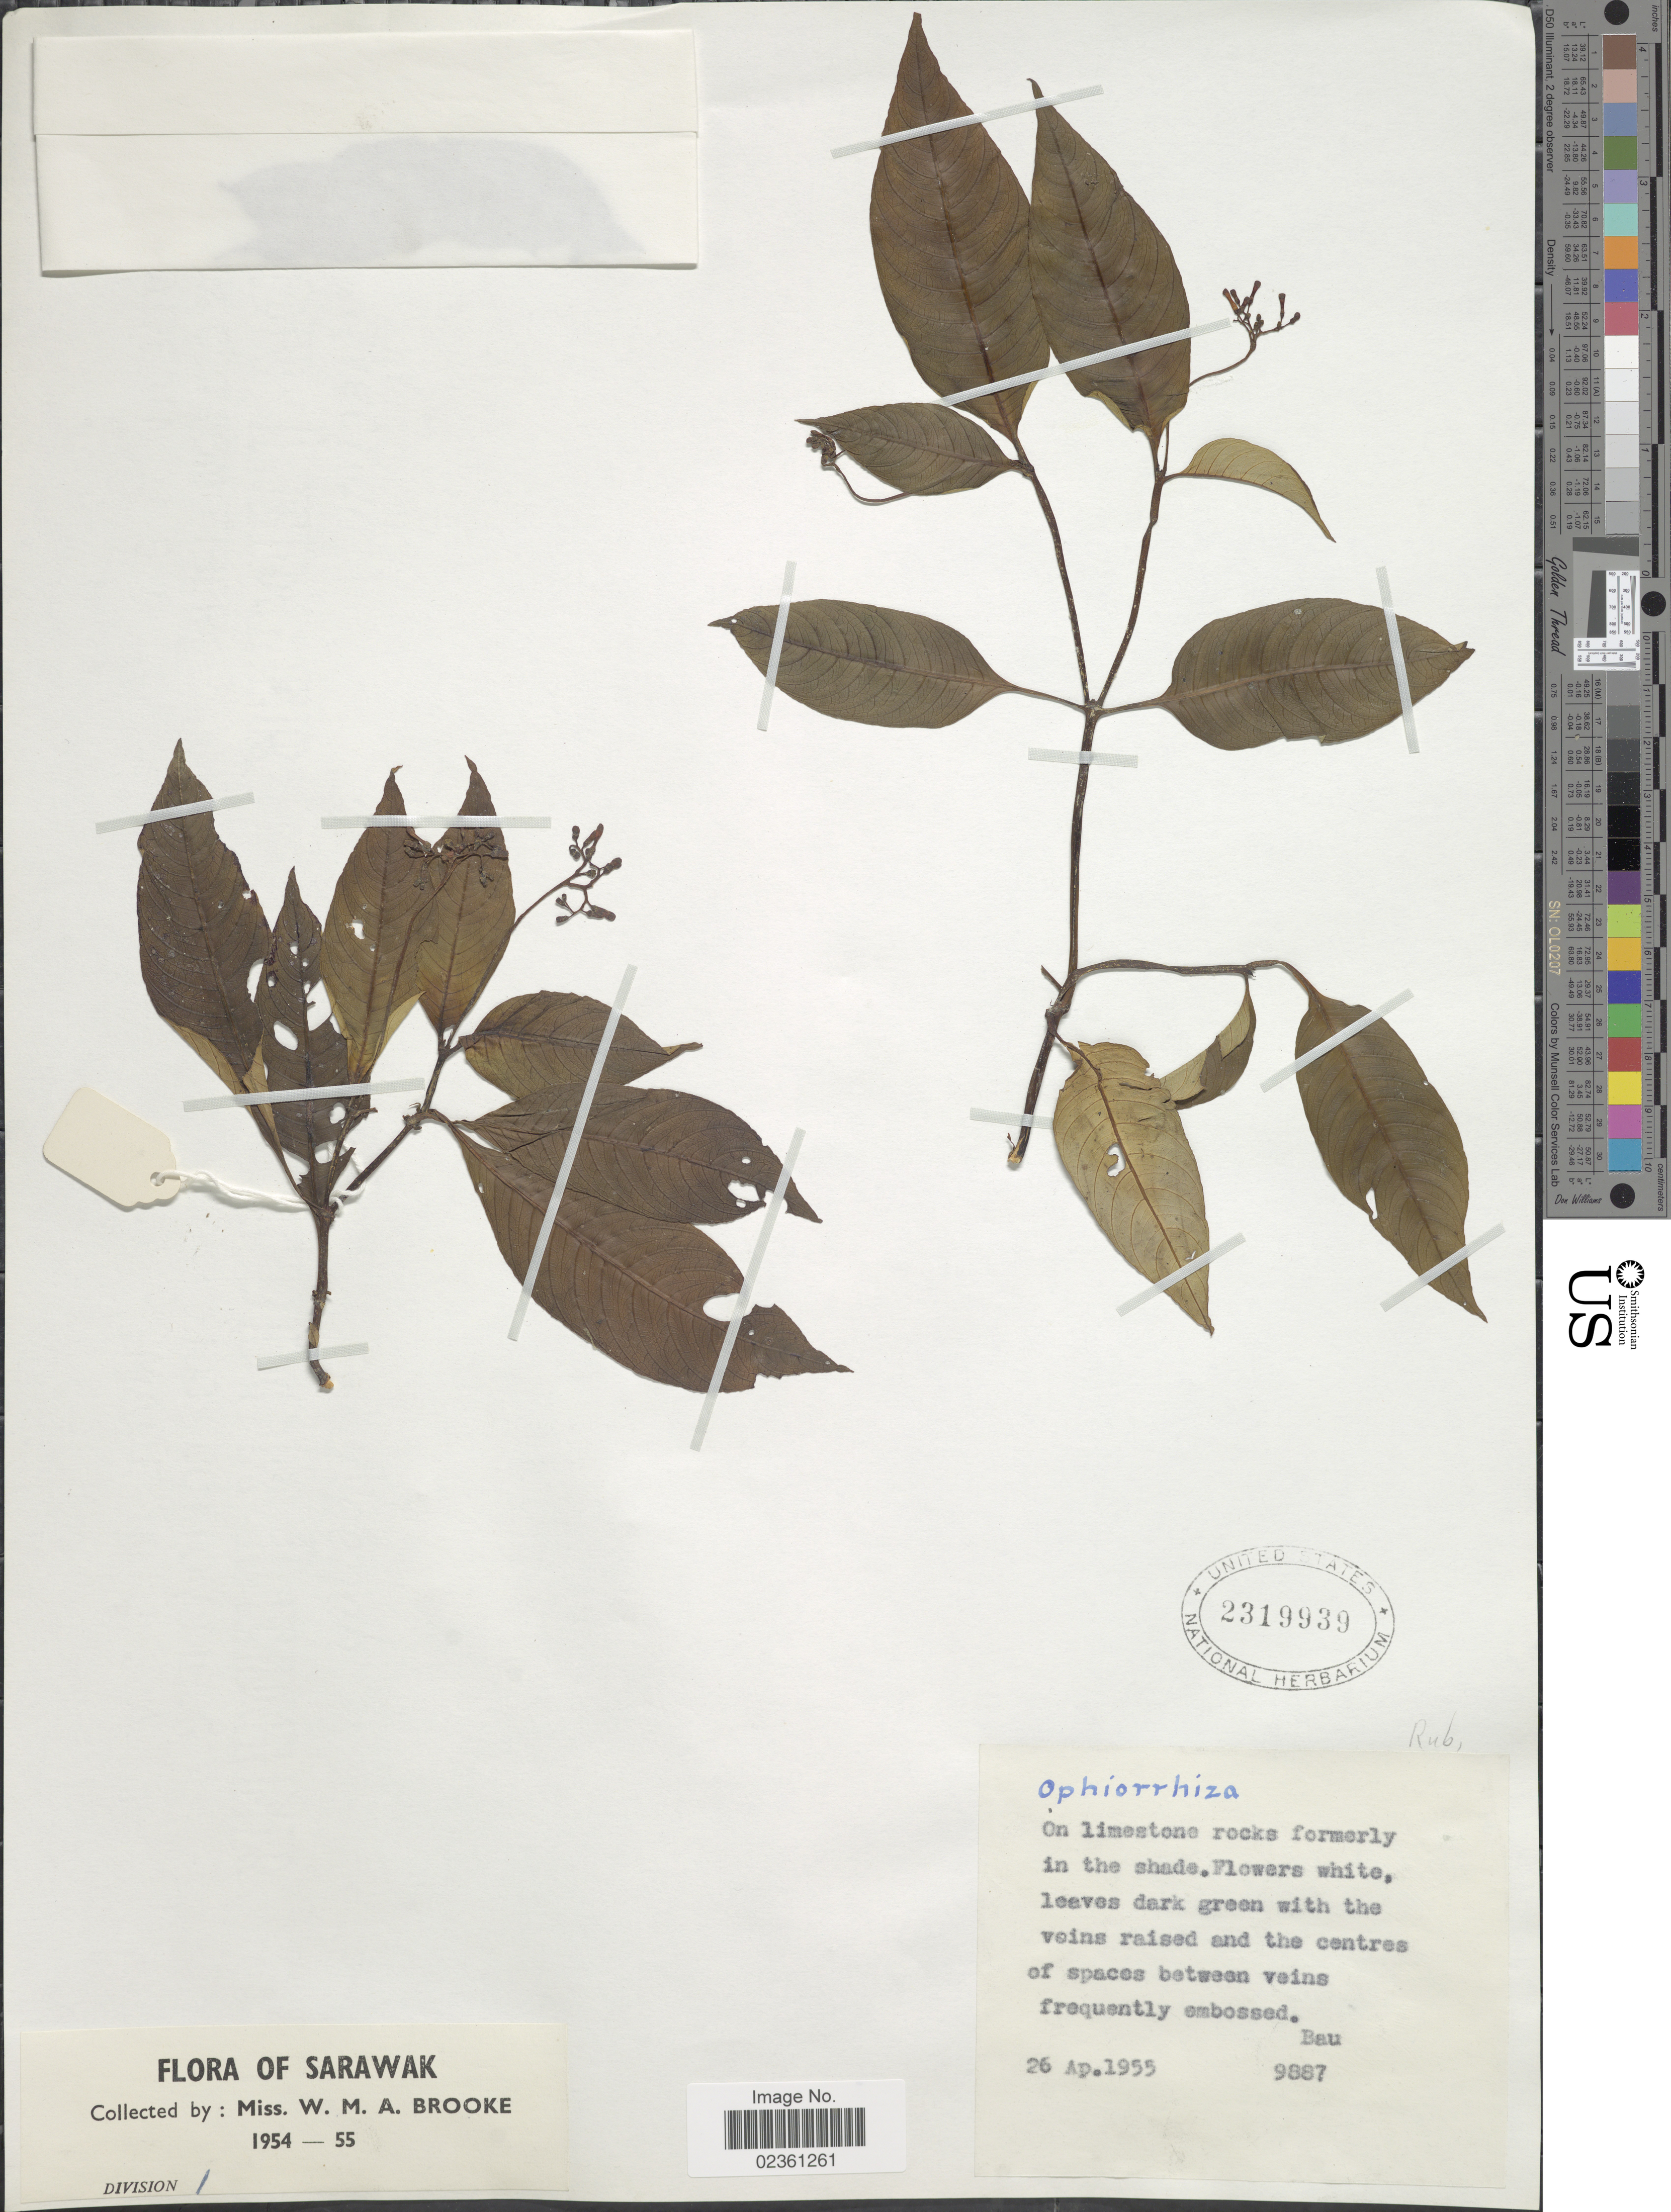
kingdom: Plantae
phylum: Tracheophyta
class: Magnoliopsida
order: Gentianales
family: Rubiaceae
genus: Ophiorrhiza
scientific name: Ophiorrhiza sp.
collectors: W. Brooke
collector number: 9887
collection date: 1955-04-26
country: Malaysia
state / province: Sarawak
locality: On limestone rocks formerly in the shade, Bau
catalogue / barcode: US 2319939